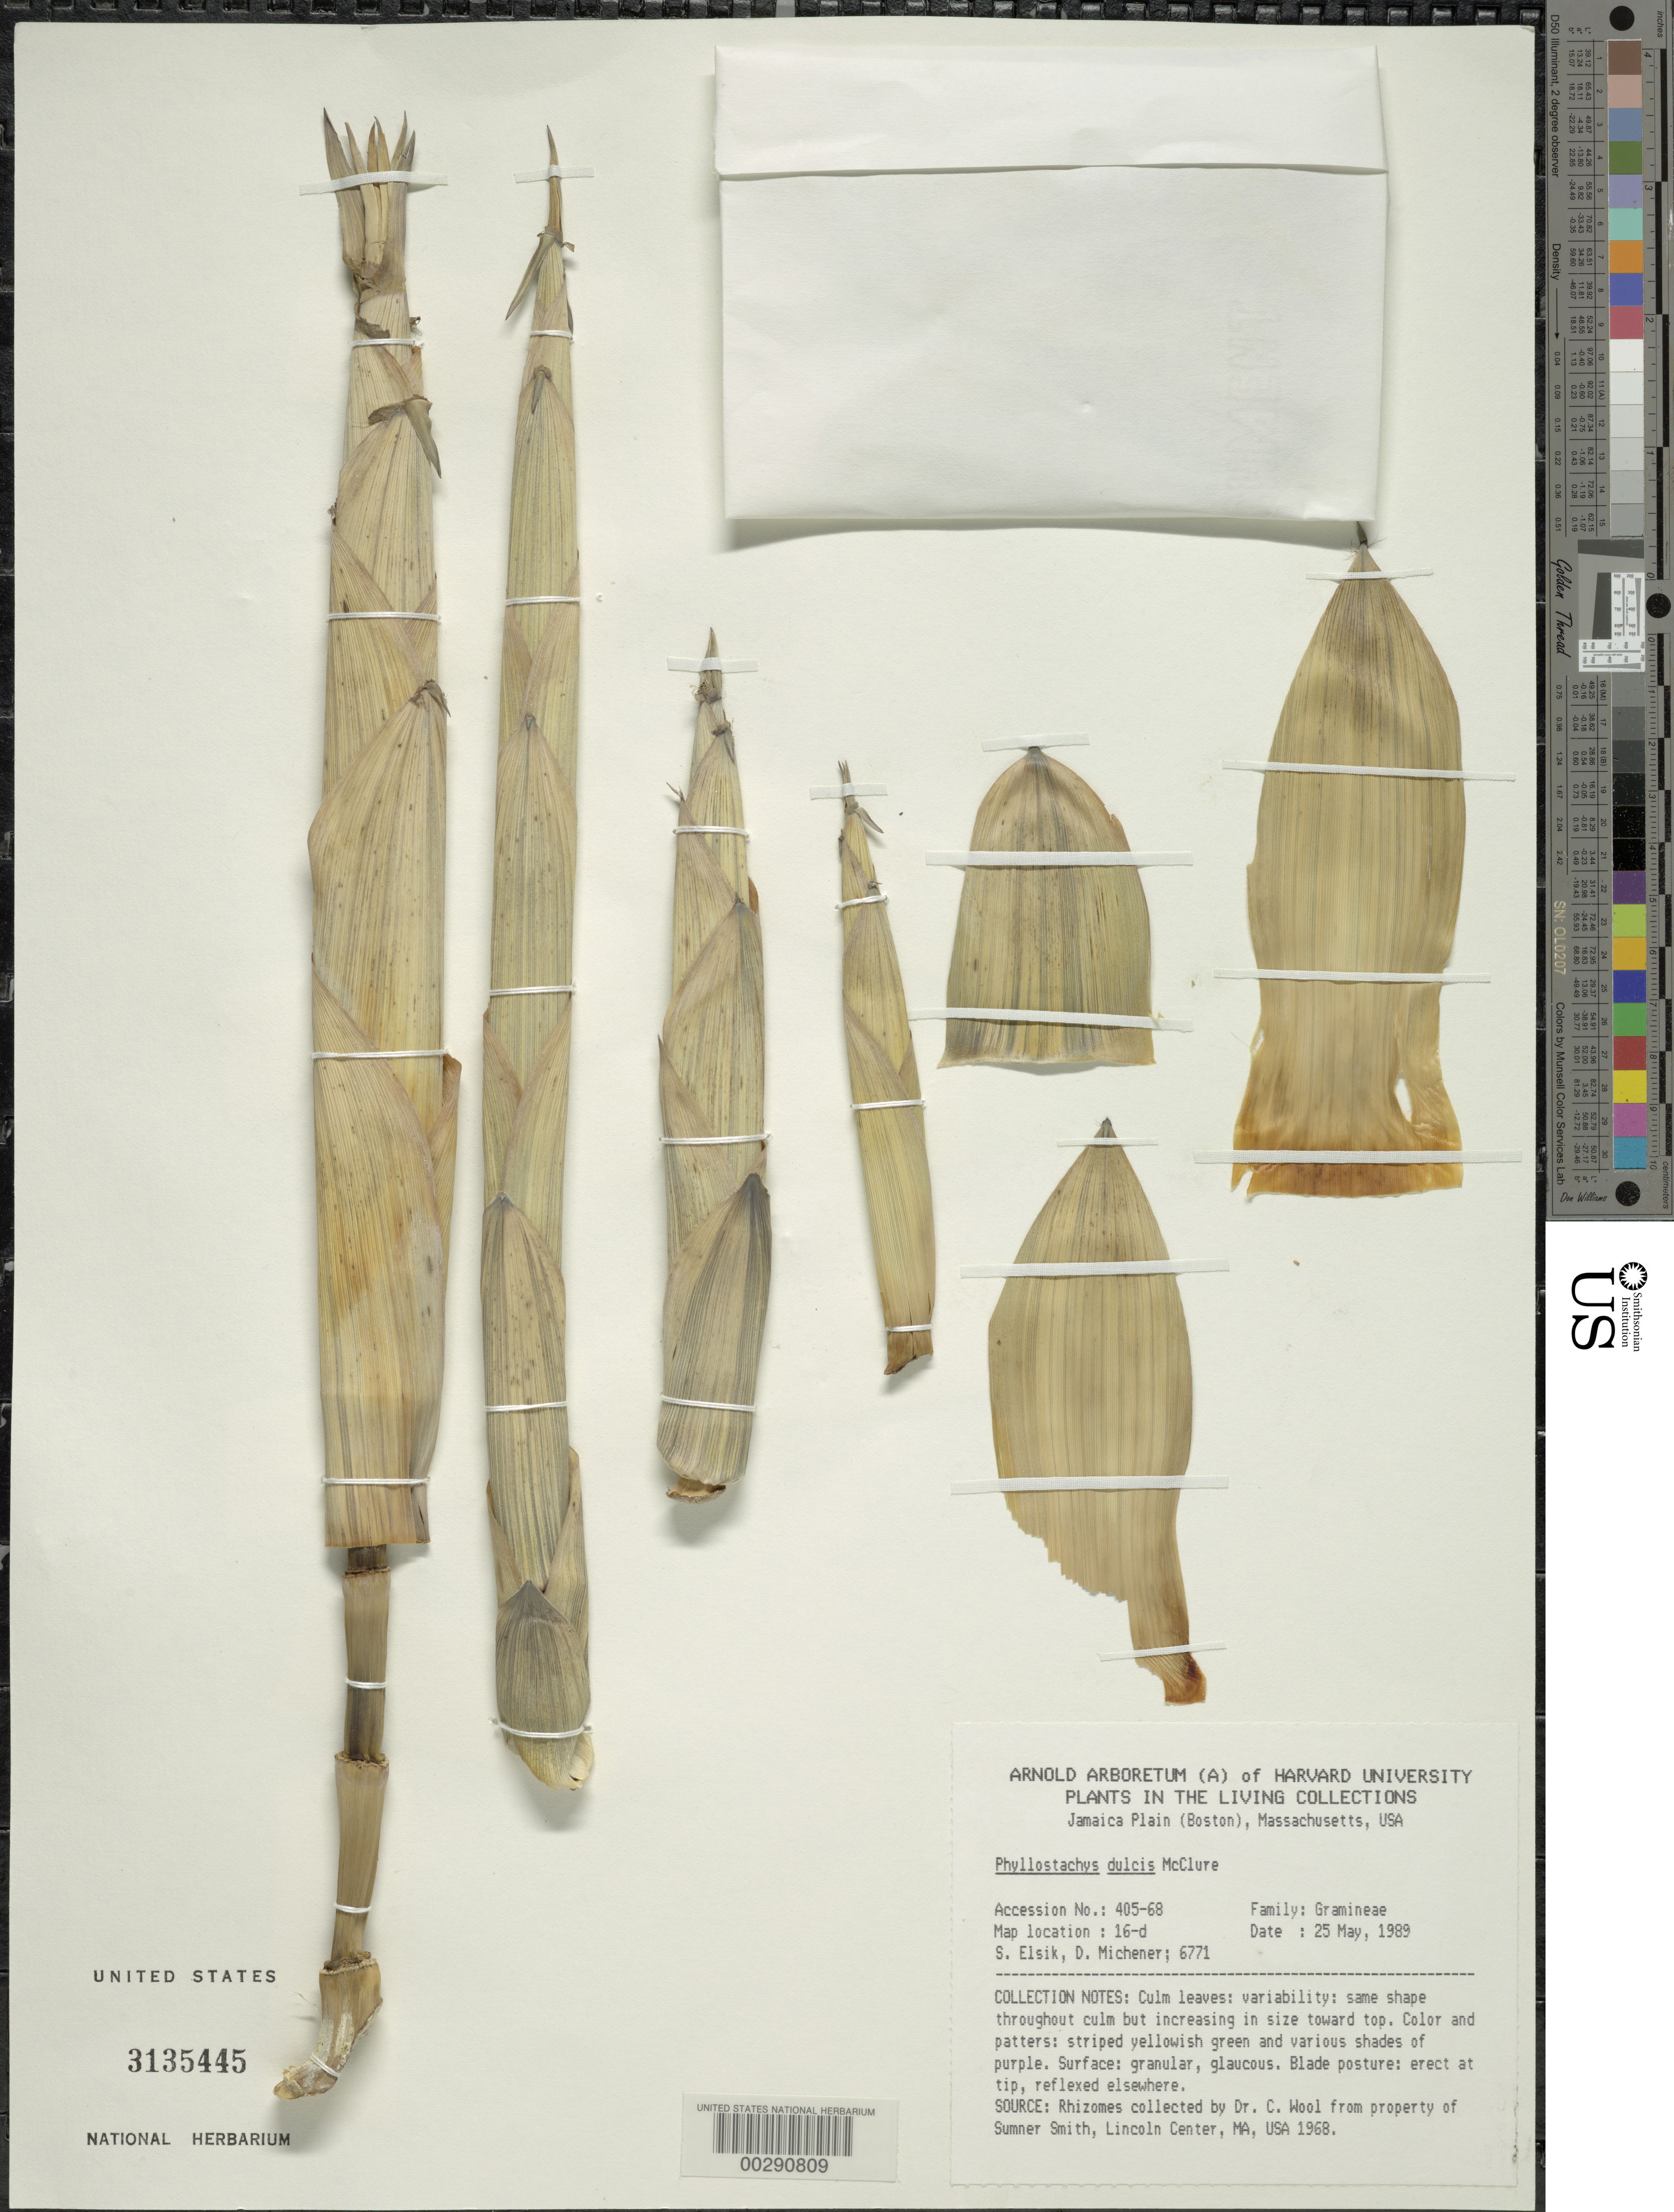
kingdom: Plantae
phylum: Tracheophyta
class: Liliopsida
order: Poales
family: Poaceae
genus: Phyllostachys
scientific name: Phyllostachys dulcis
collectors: S. Elsik & D. Michener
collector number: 6771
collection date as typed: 25 May 1989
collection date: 1989-05-25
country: United States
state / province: Florida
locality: Southern Florida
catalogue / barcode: US 3135445